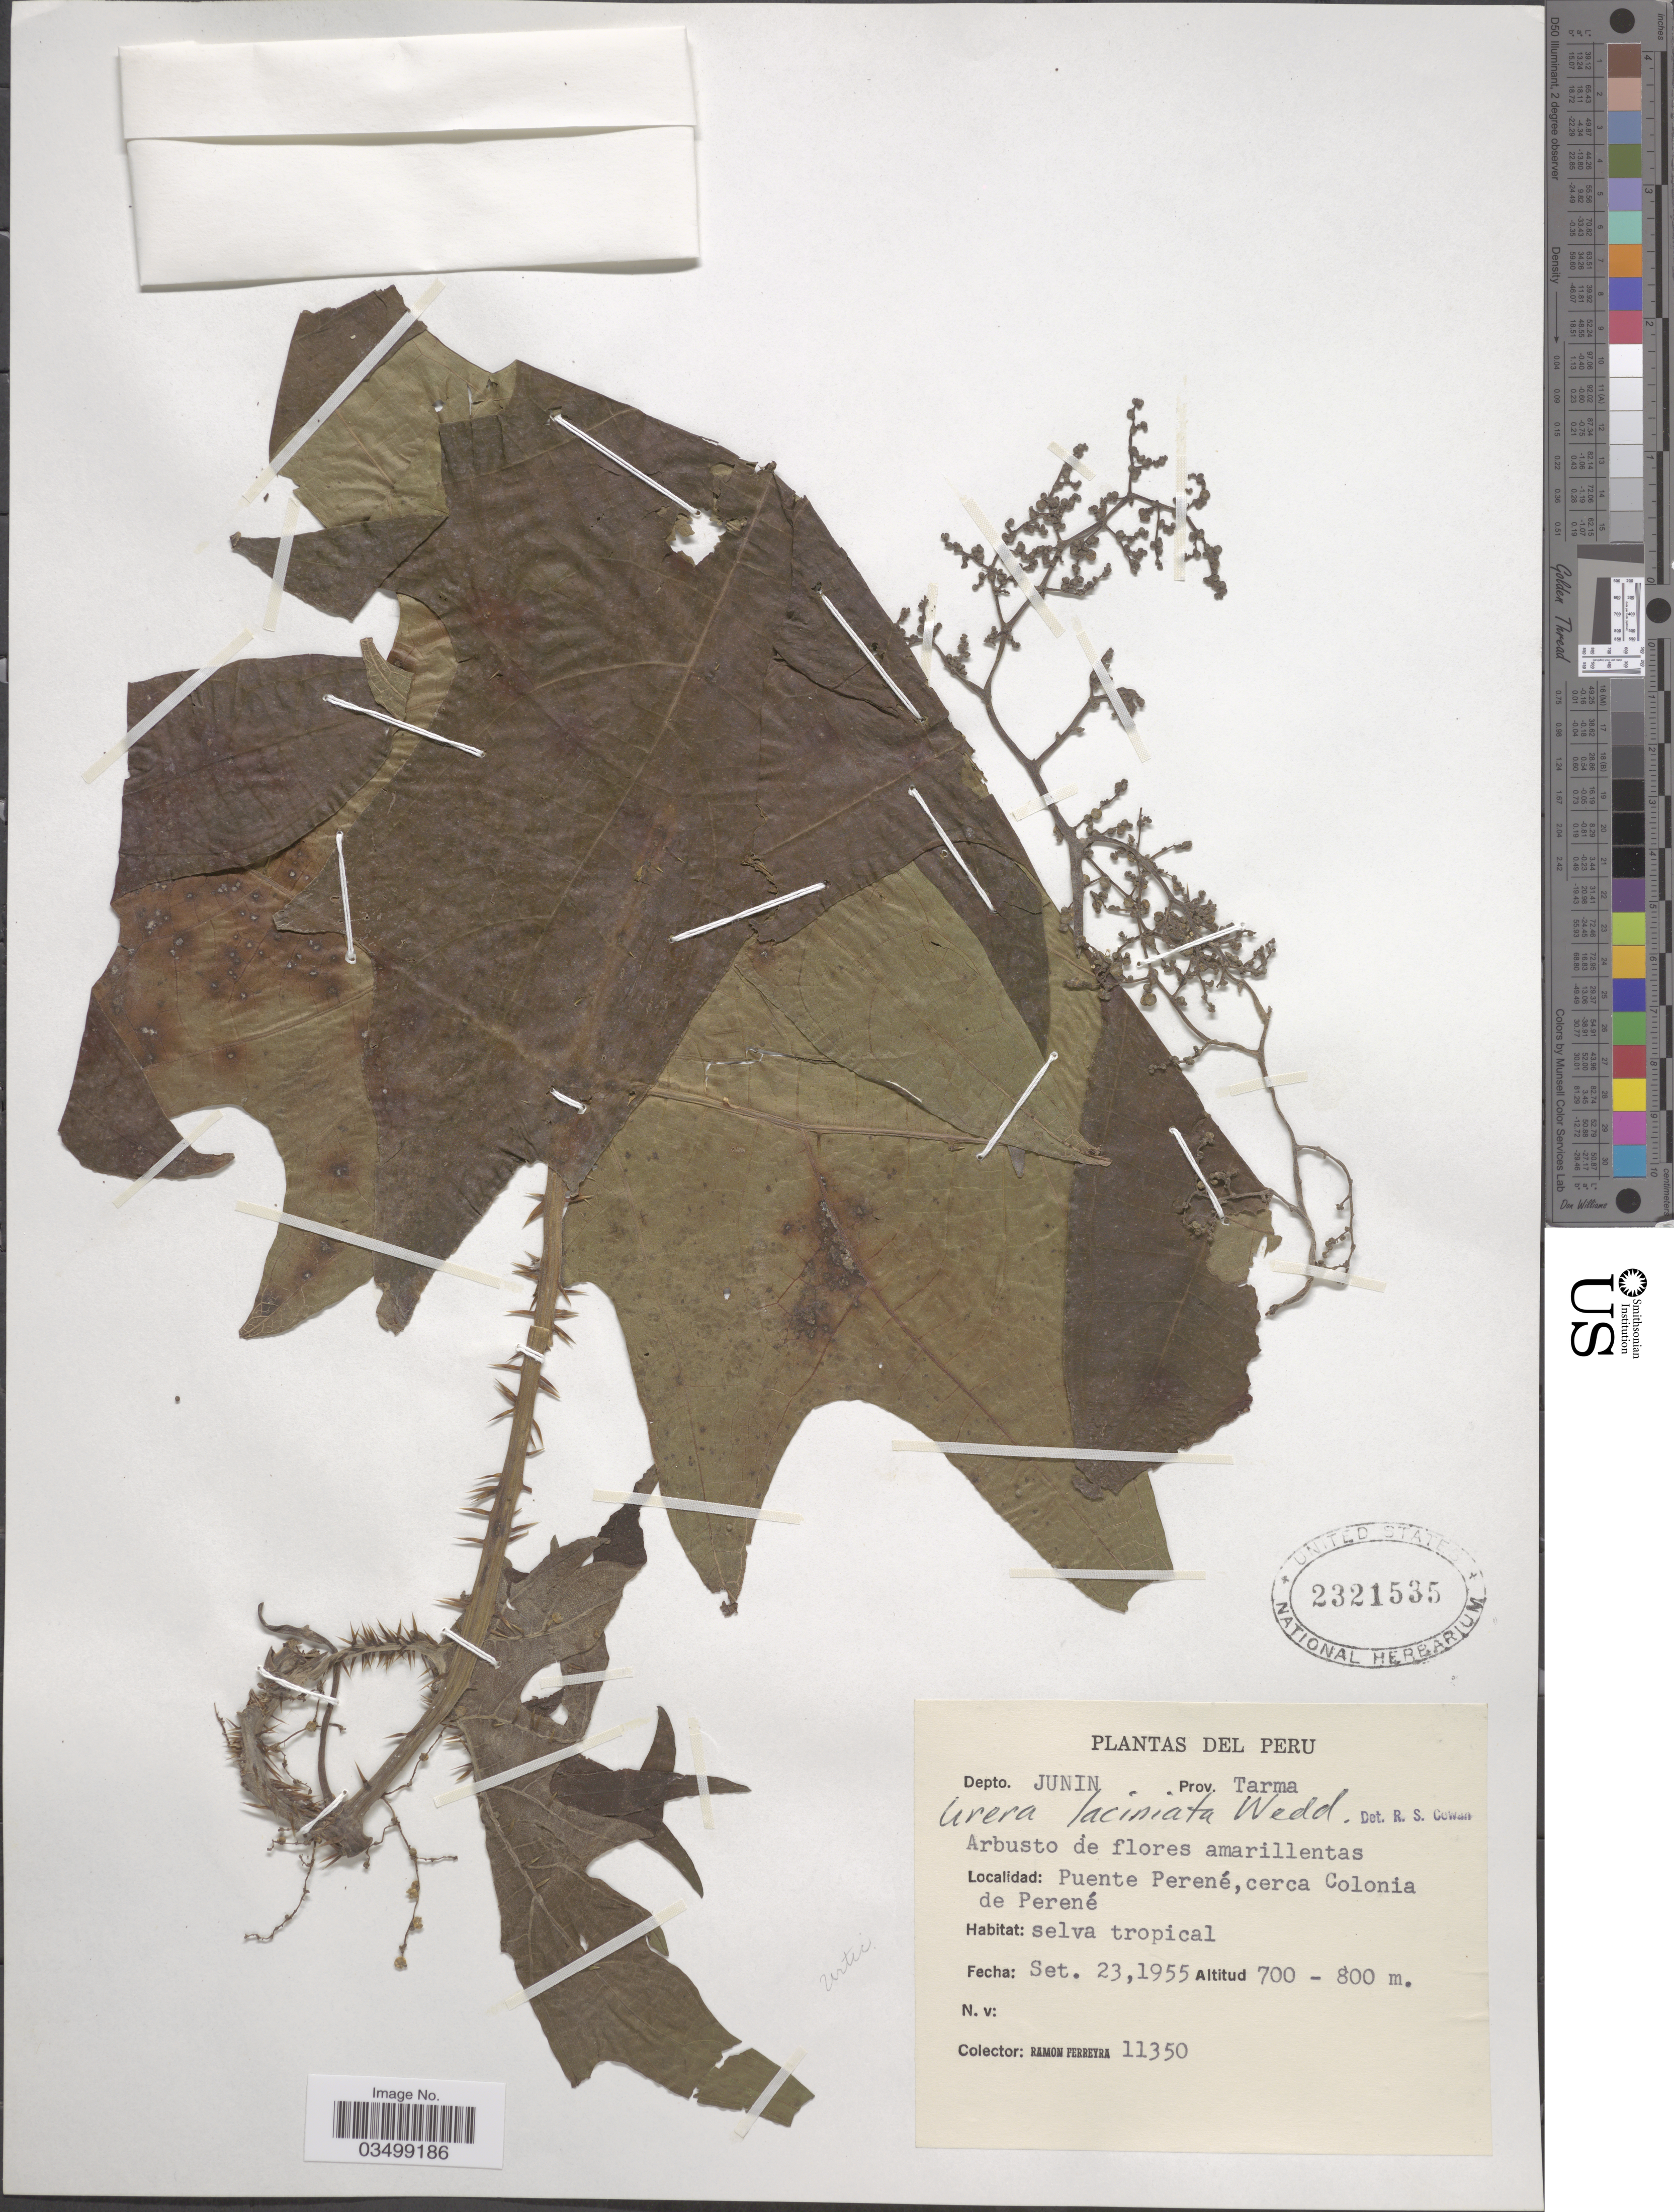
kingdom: Plantae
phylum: Tracheophyta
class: Magnoliopsida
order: Rosales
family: Urticaceae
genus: Urera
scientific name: Urera laciniata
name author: (Gaudich.) Wedd.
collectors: R. A. Ferreyra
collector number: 11350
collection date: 1955-09-23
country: Peru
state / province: Junín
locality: Depto. Junin. Prov. Tarma. Puente Perené, cerca Colonia de Perené.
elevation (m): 700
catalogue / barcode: US 2321535